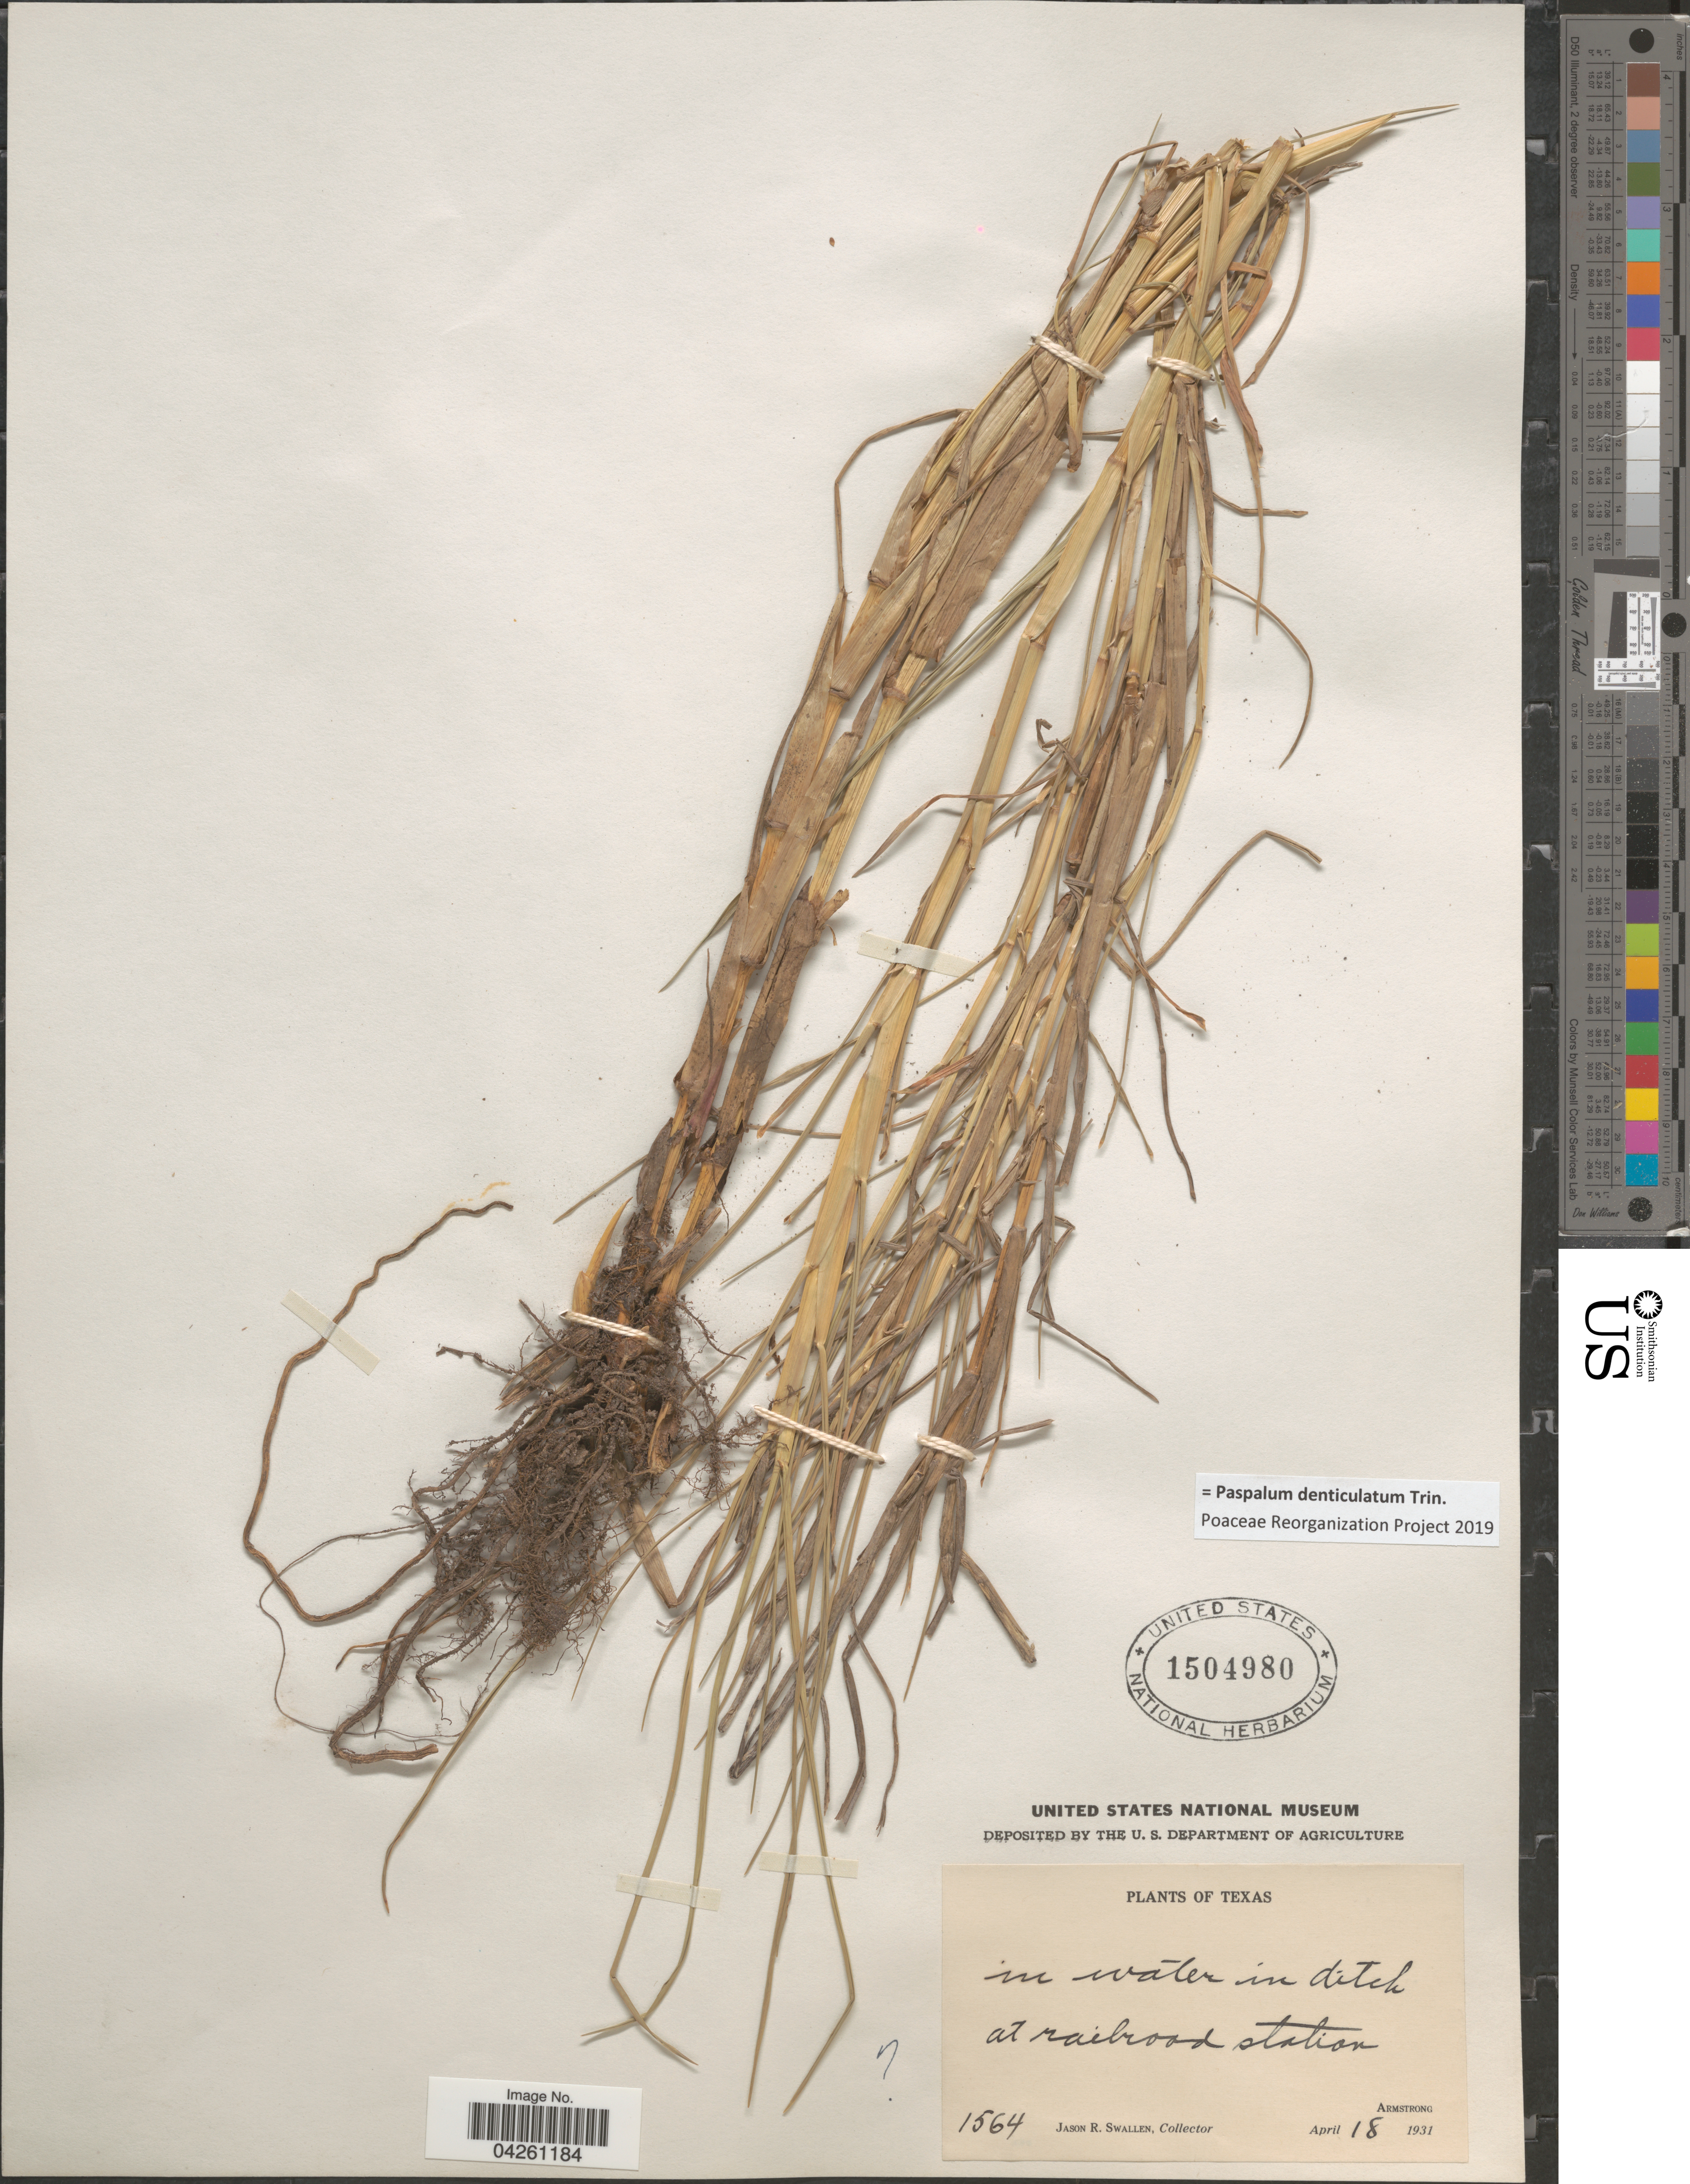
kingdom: Plantae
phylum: Tracheophyta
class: Liliopsida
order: Poales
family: Poaceae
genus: Paspalum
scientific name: Paspalum denticulatum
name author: Trin.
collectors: J. R. Swallen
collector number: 1564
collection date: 1931-04-18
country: United States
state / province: Texas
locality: At railroad station. Armstrong.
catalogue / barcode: US 1504980